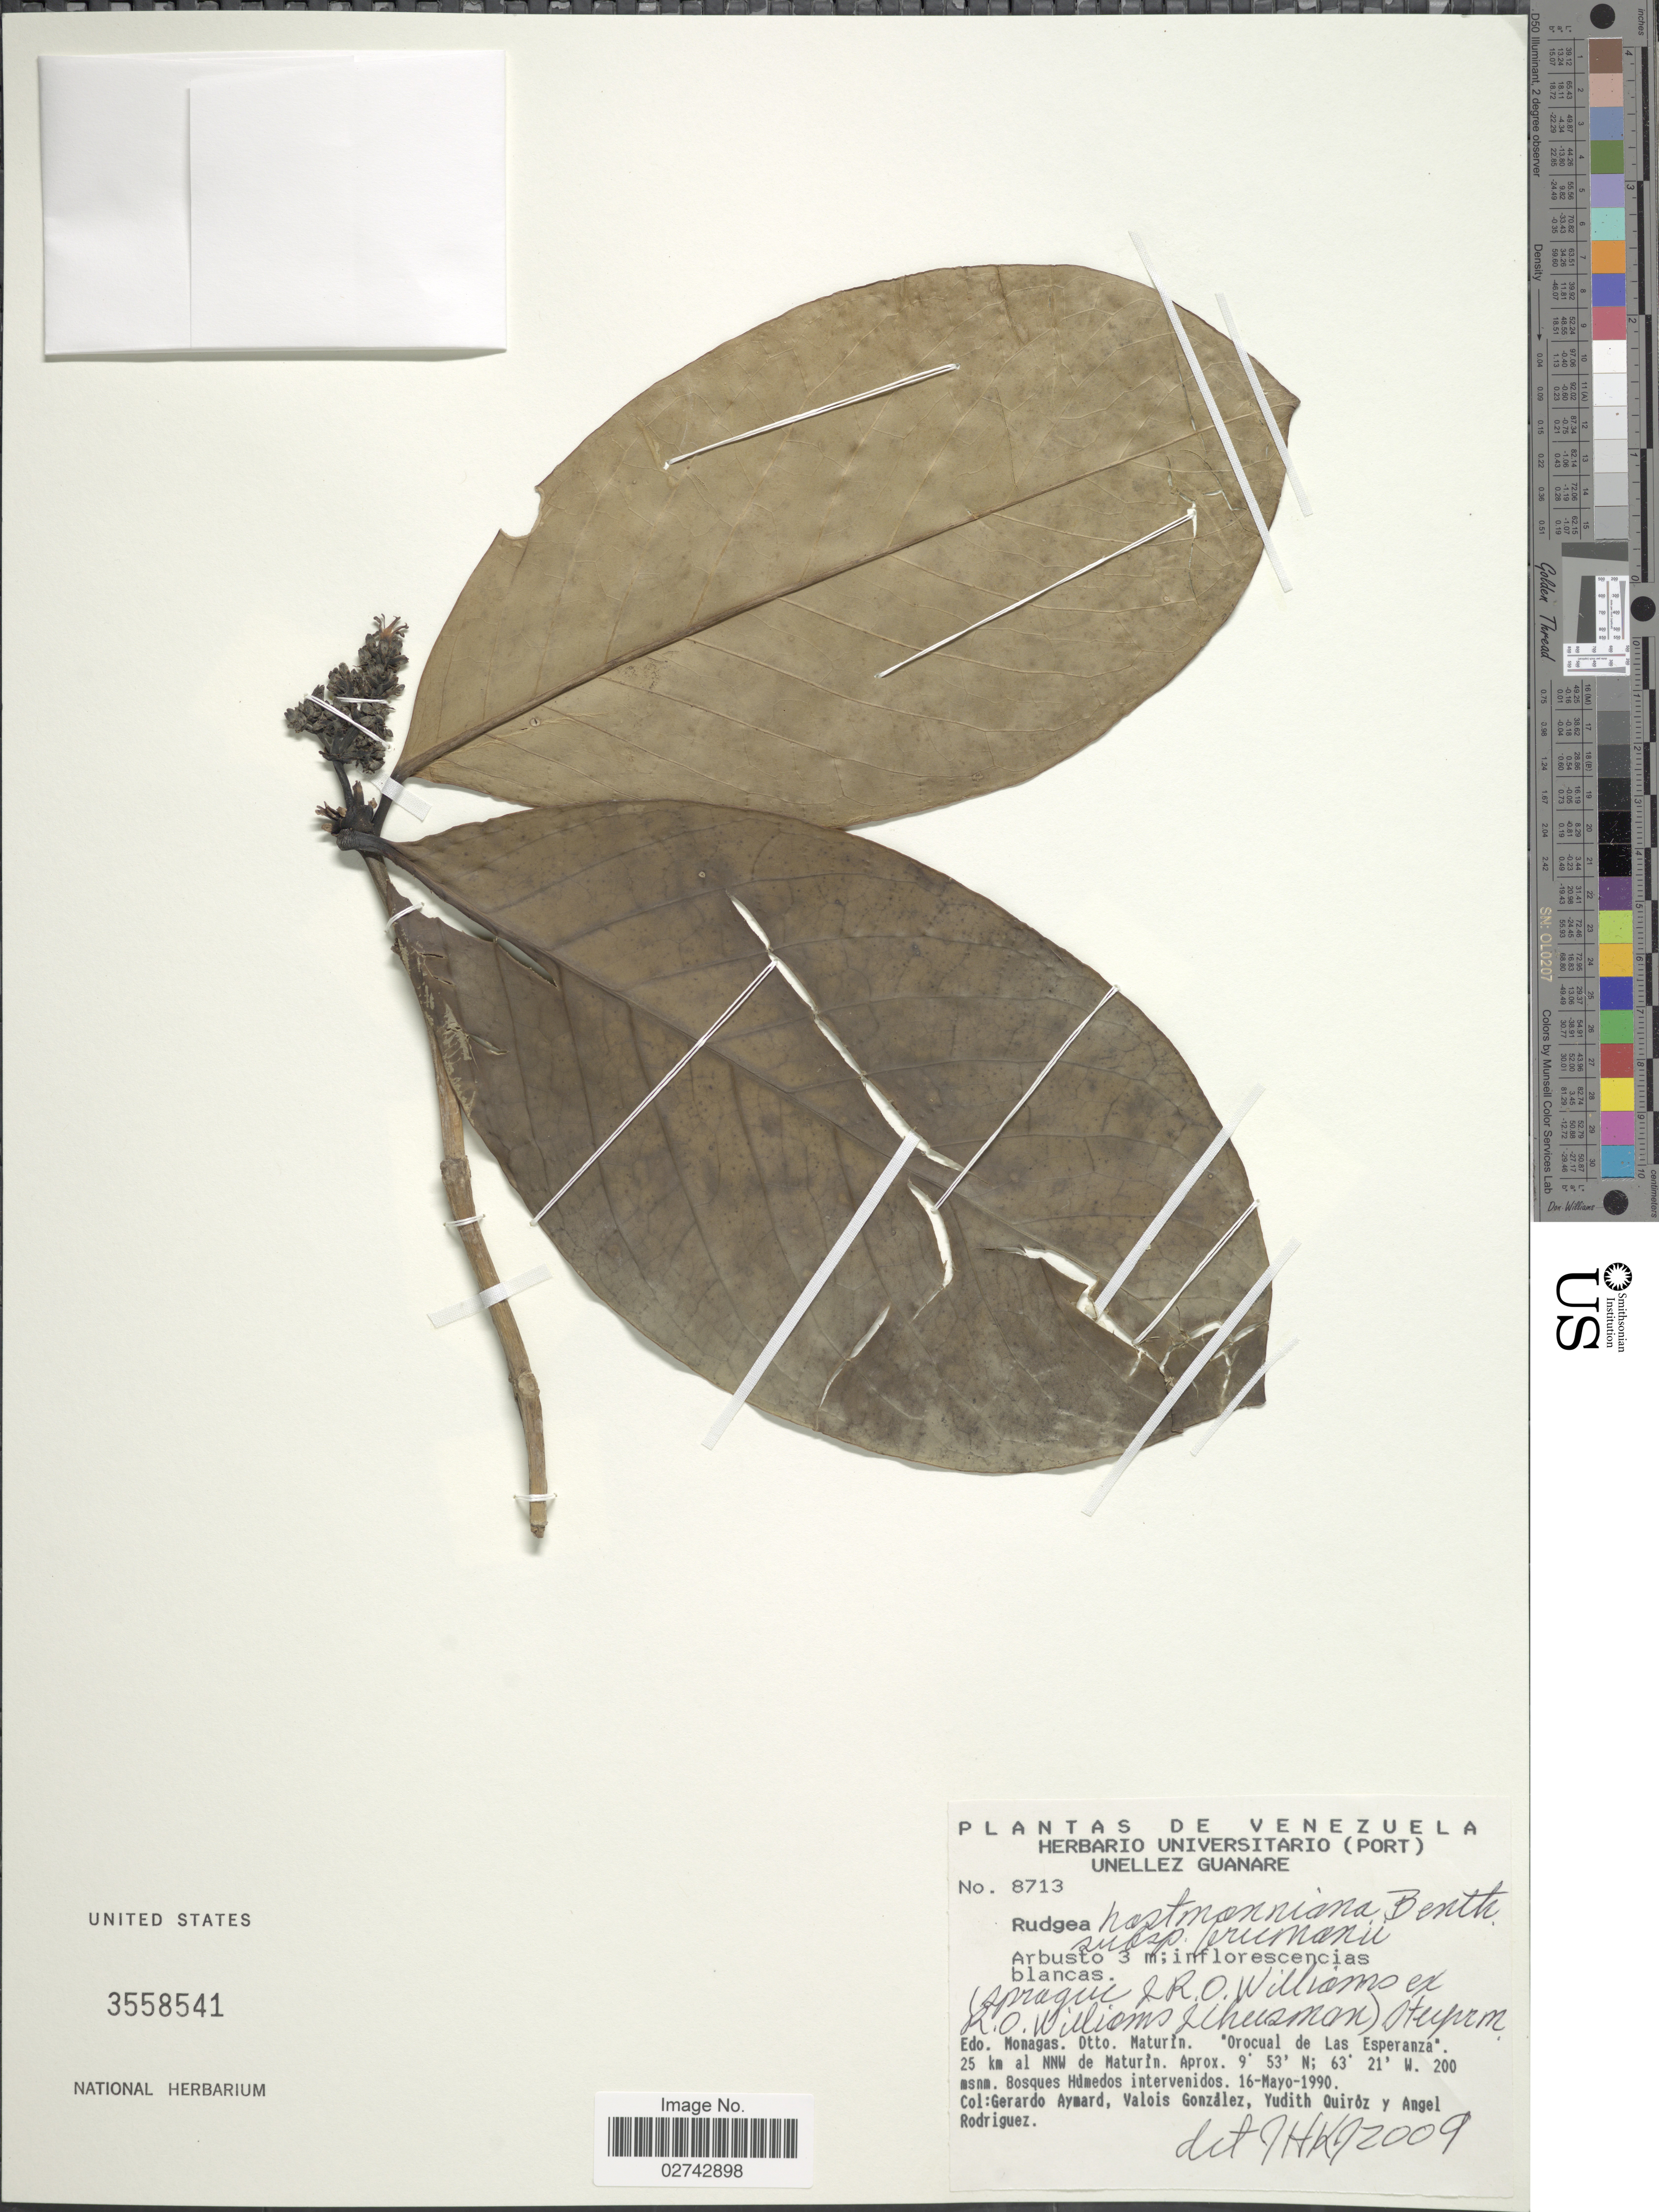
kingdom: Plantae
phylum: Tracheophyta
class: Magnoliopsida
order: Gentianales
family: Rubiaceae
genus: Rudgea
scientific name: Rudgea hostmanniana subsp. freemanii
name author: (C. Sprague & R.O. Williams ex R.O. Williams & Cheesman) Steyerm.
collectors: G. A. Aymard, V. Gonzalez, Y. Quiróz & A. Rodriguez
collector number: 8713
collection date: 1990-05-16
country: Venezuela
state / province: Monagas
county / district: Maturin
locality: Dtt. Maturin. "Orocual de Las Esperanza"25 km al NNW de Maturin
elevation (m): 200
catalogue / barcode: US 3558541